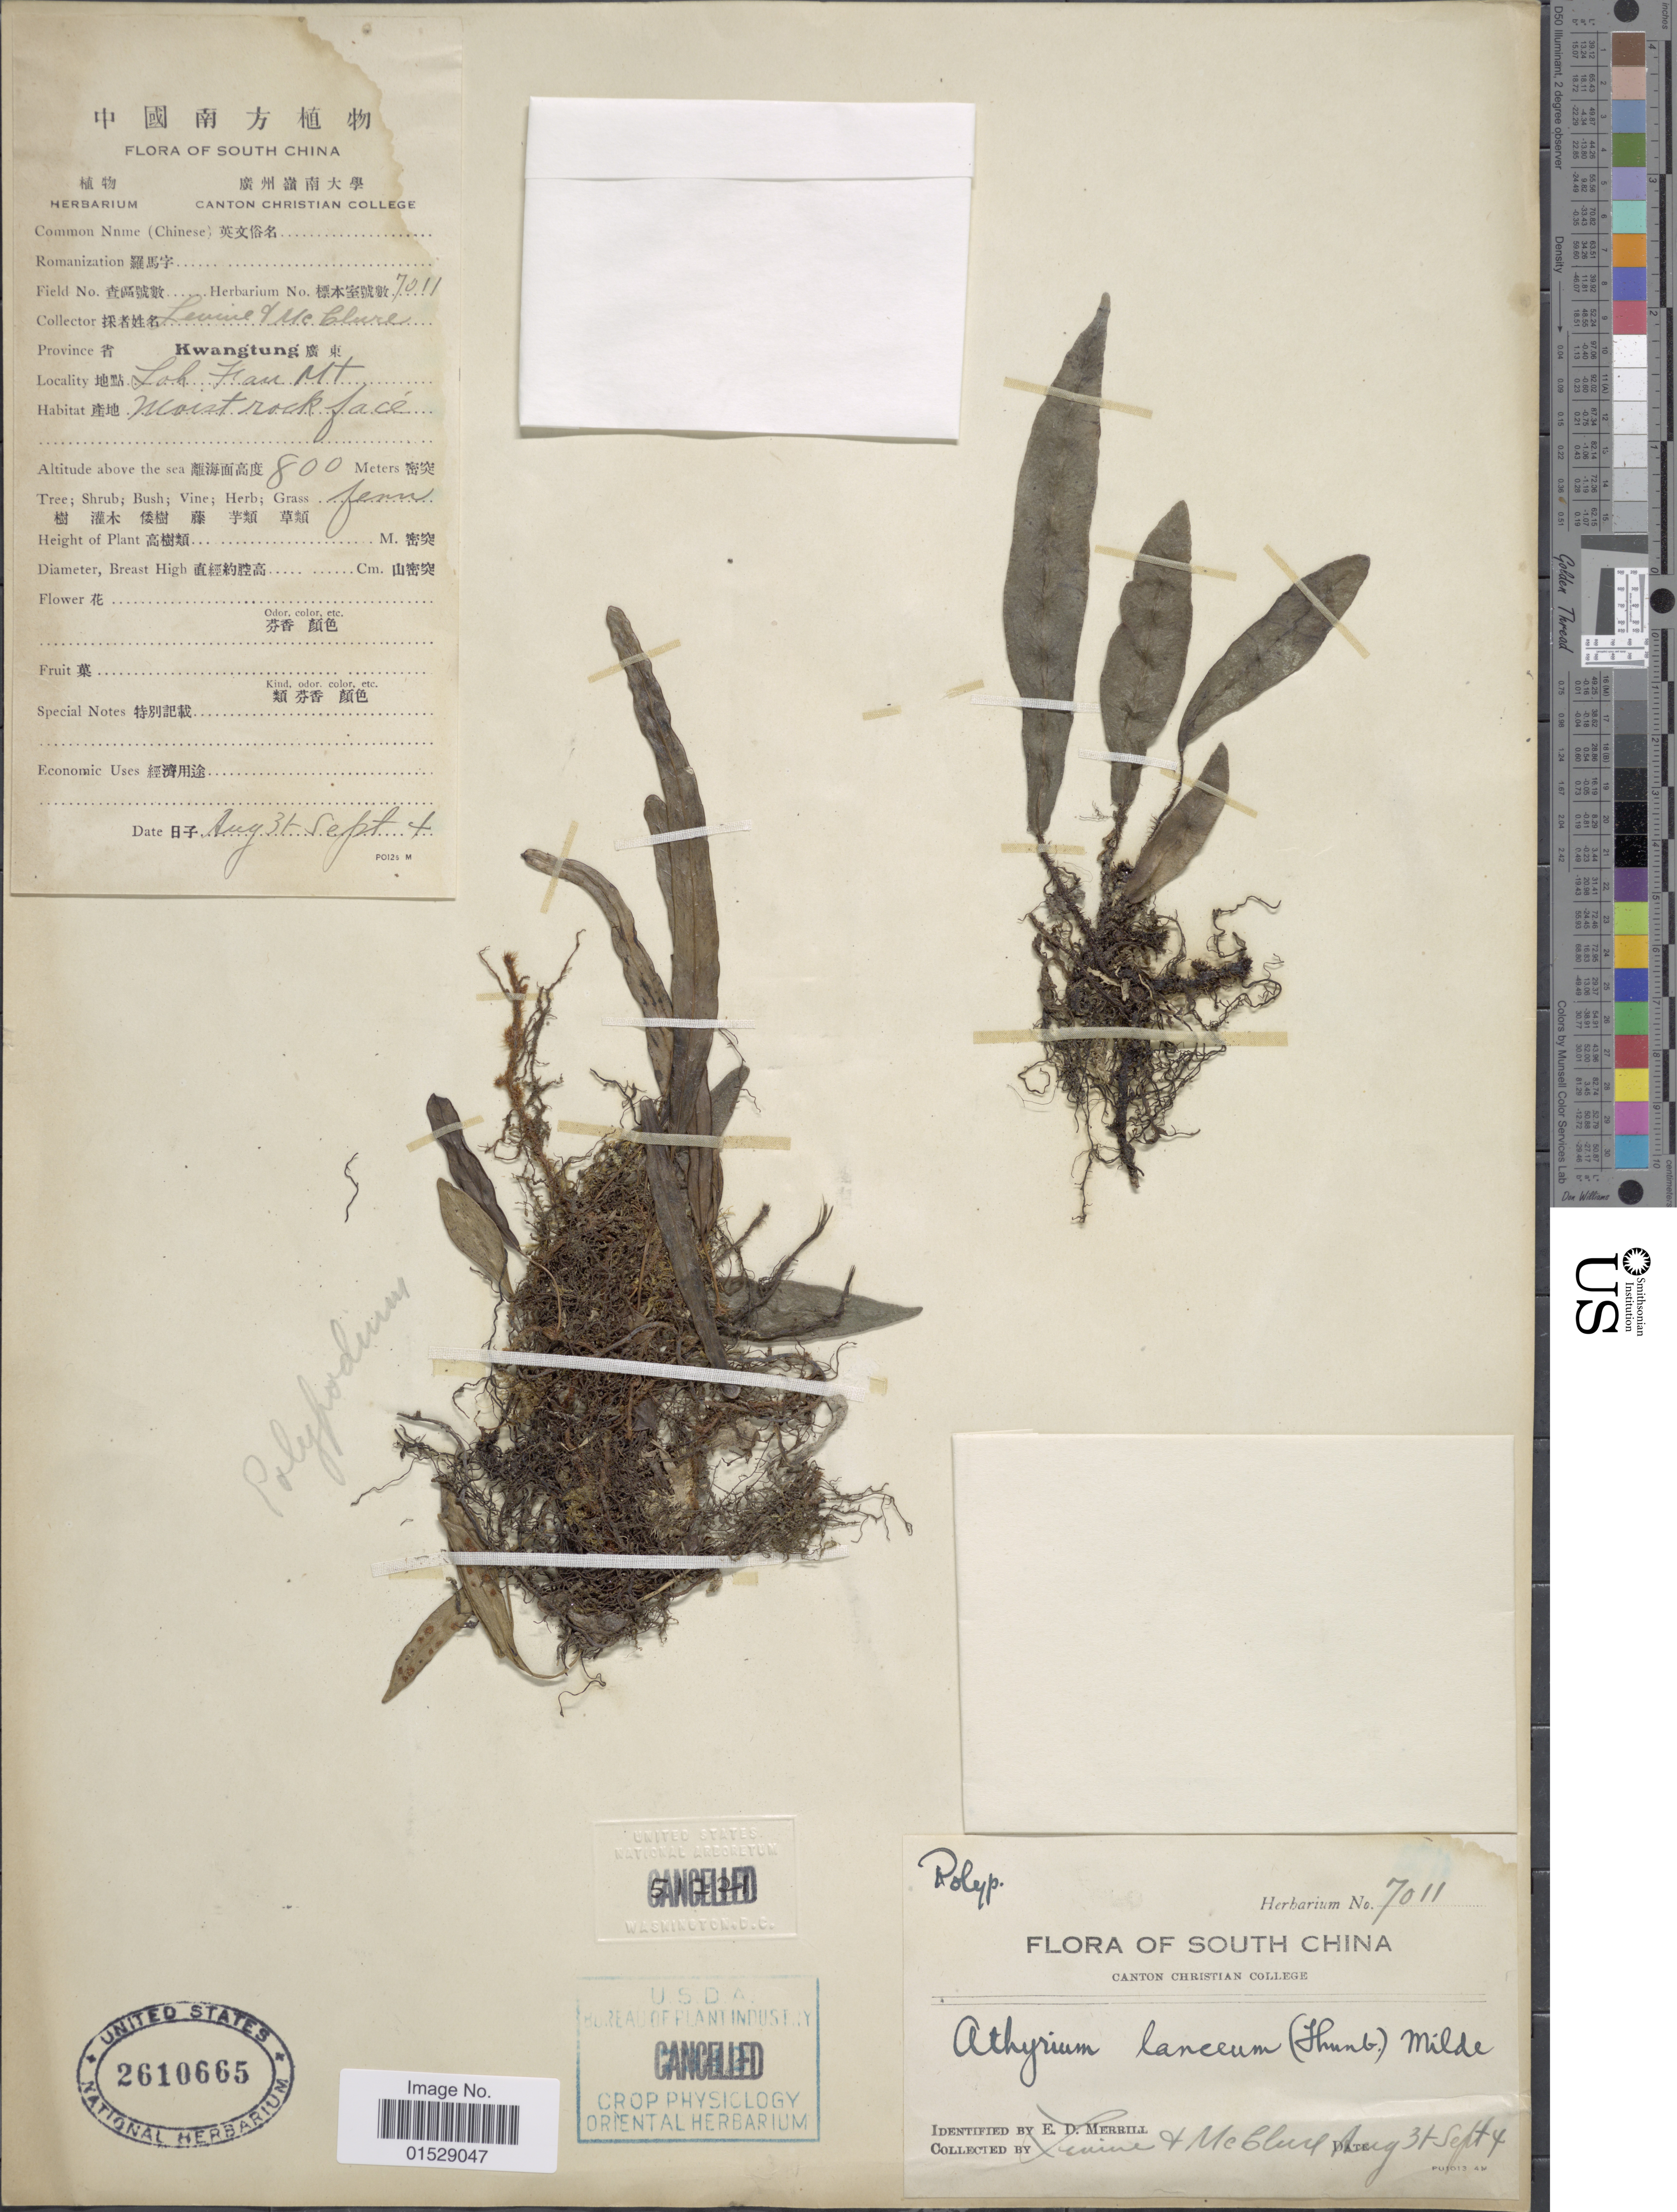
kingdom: Plantae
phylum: Tracheophyta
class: Polypodiopsida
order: Polypodiales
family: Athyriaceae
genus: Deparia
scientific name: Deparia lancea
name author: (Thunb.) Fraser-Jenk.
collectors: -. Levine & McClure, --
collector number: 7011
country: China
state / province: Guangdong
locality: South China, Province Kwangtung, Loh Fau Mt.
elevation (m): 800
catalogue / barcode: US 2610665